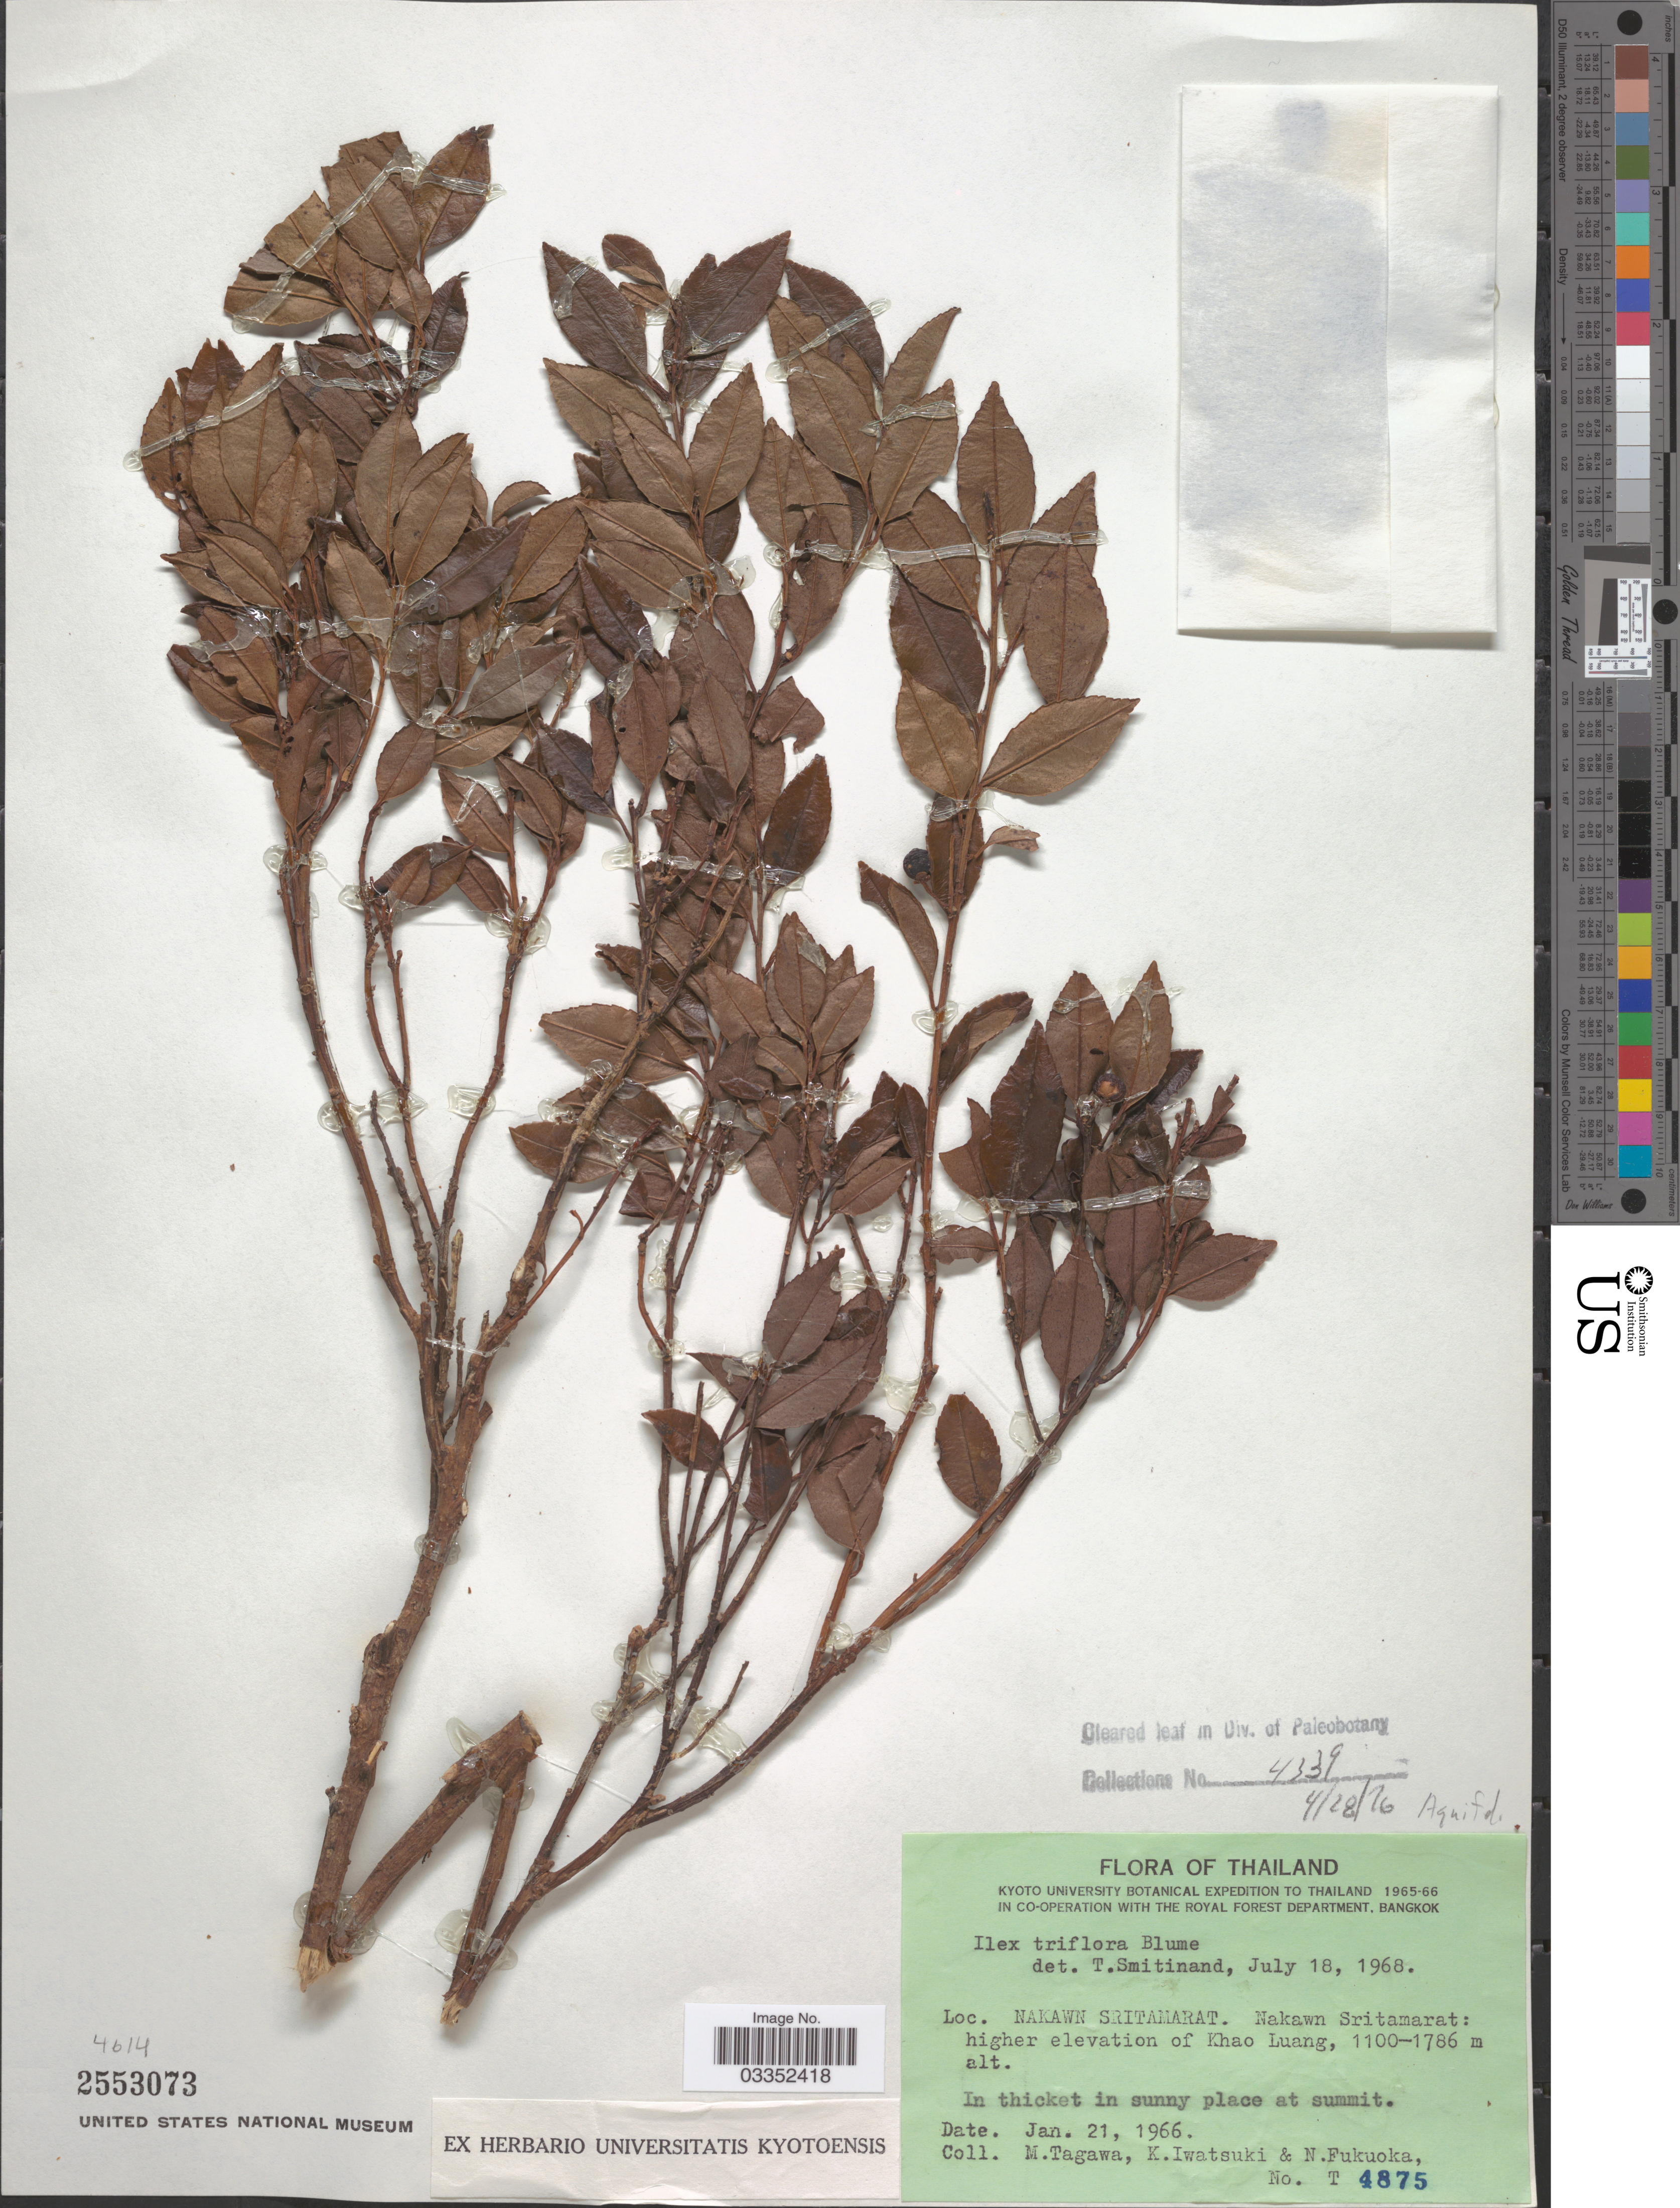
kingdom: Plantae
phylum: Tracheophyta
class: Magnoliopsida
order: Aquifoliales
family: Aquifoliaceae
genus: Ilex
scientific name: Ilex triflora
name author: Blume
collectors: M. Tagawa, K. Iwatsuki & N. Fukuoka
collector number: T4875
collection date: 1966-01-21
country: Thailand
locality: Nakawn Sritamarat. Nakawn Sritamarat: higher elevation of Khao Luang.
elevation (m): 1100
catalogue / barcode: US 2553073